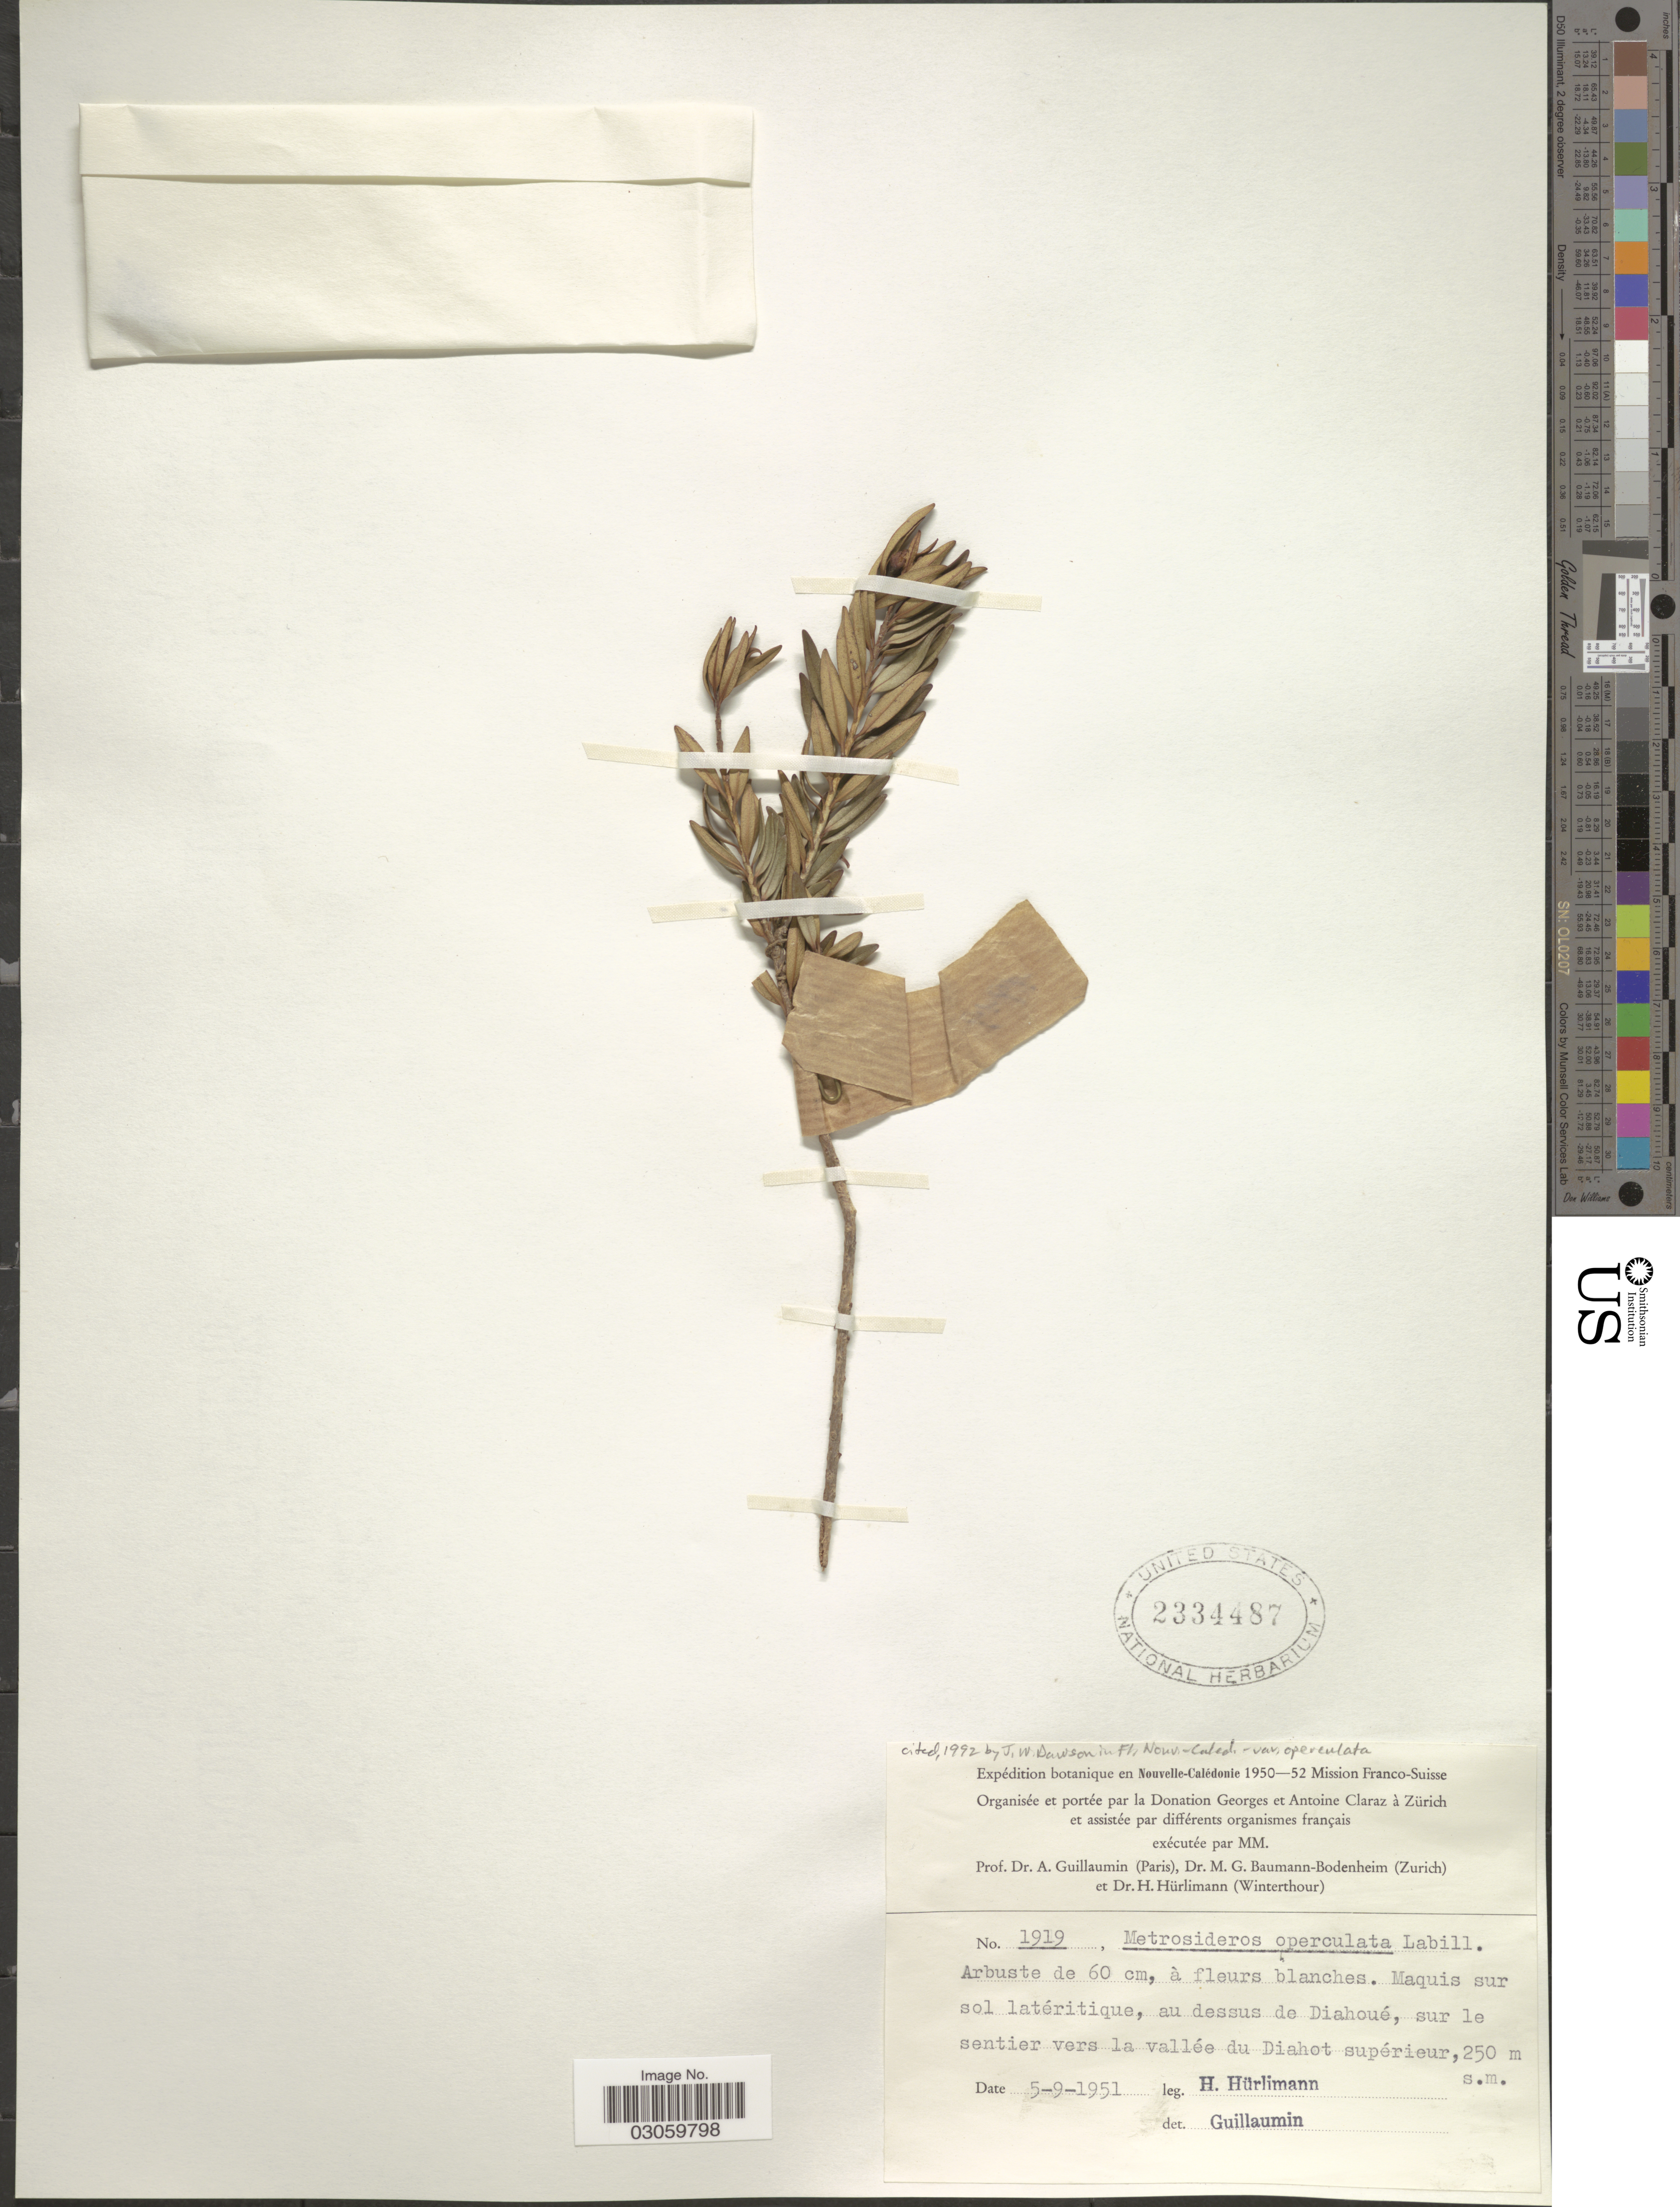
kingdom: Plantae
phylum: Tracheophyta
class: Magnoliopsida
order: Myrtales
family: Myrtaceae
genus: Metrosideros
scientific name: Metrosideros operculata var. operculata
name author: Labill.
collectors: H. Hürlimann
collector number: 1919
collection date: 1951-09-05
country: New Caledonia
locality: Au dessus de Diahoué, sur le sentier vers la vallée du Diahot supérieur.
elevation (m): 250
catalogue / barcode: US 2334487